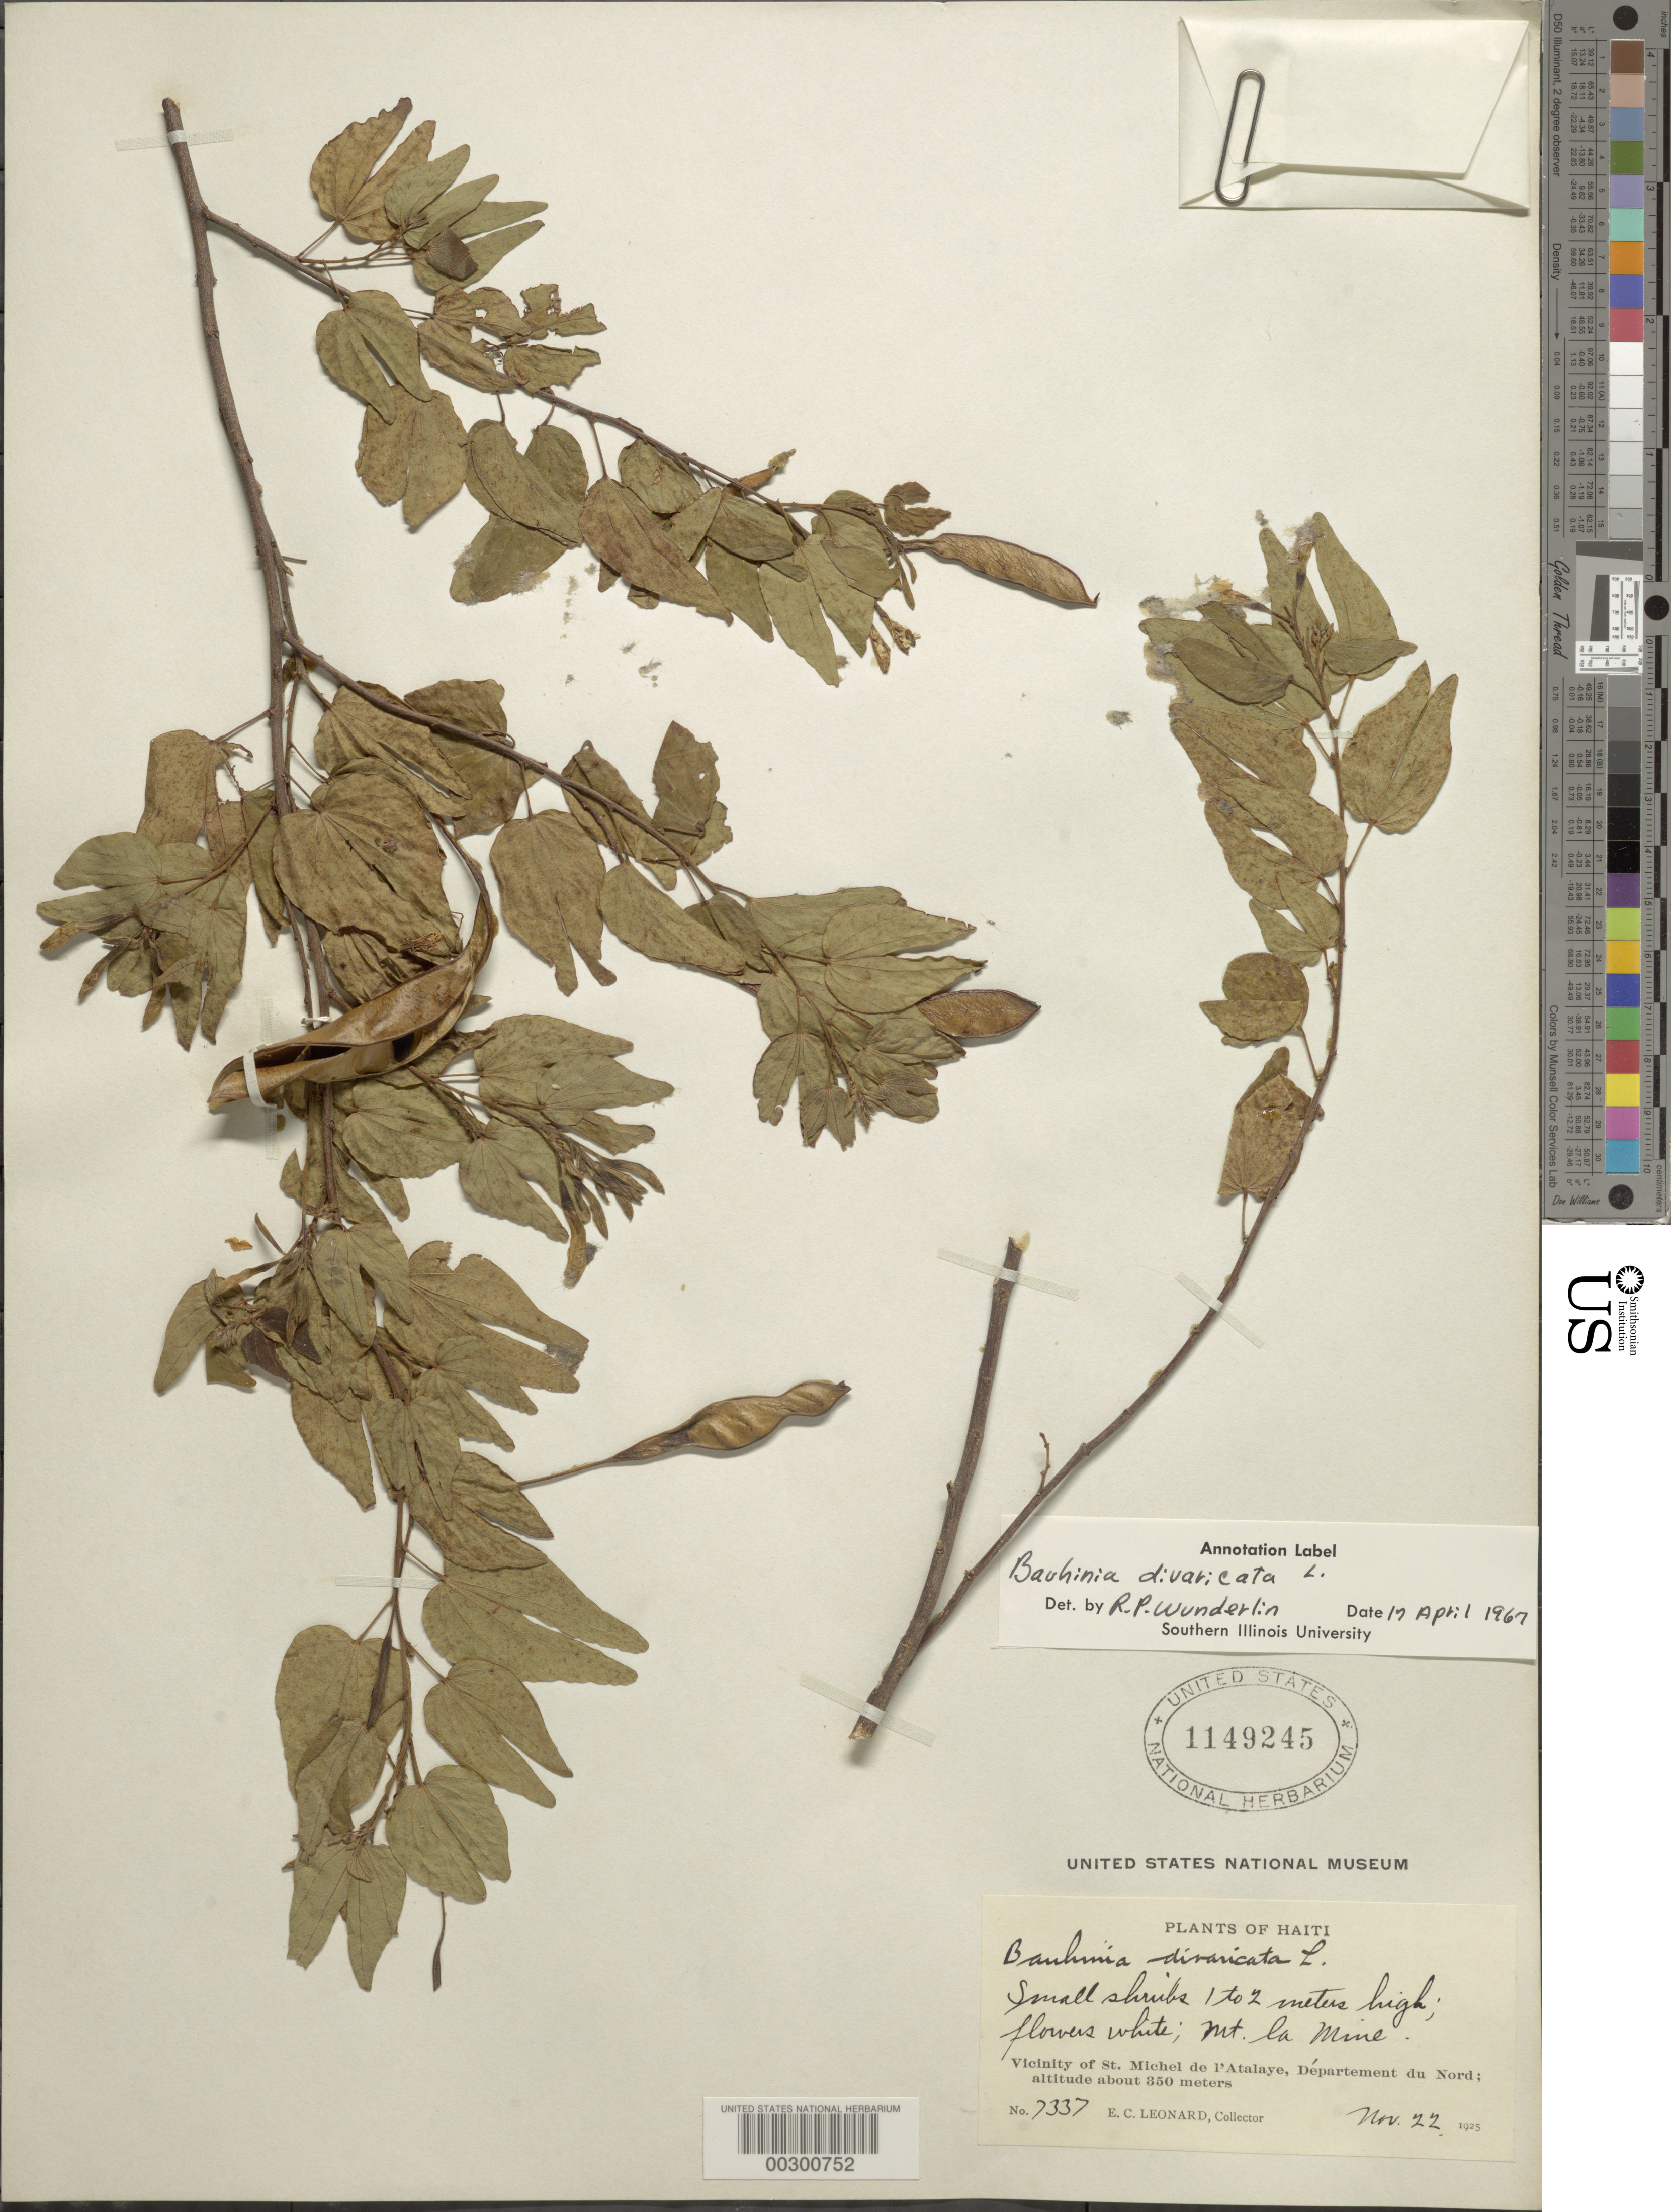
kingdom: Plantae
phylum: Tracheophyta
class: Magnoliopsida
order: Fabales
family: Fabaceae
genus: Bauhinia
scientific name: Bauhinia divaricata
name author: L.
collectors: E. C. Leonard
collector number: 7337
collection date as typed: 22 Nov 1925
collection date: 1925-11-22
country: Haiti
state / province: Nord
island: Hispaniola Island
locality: Mt. la mine, vicinity of st. michel de l'atalaye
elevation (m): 350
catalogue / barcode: US 1149245